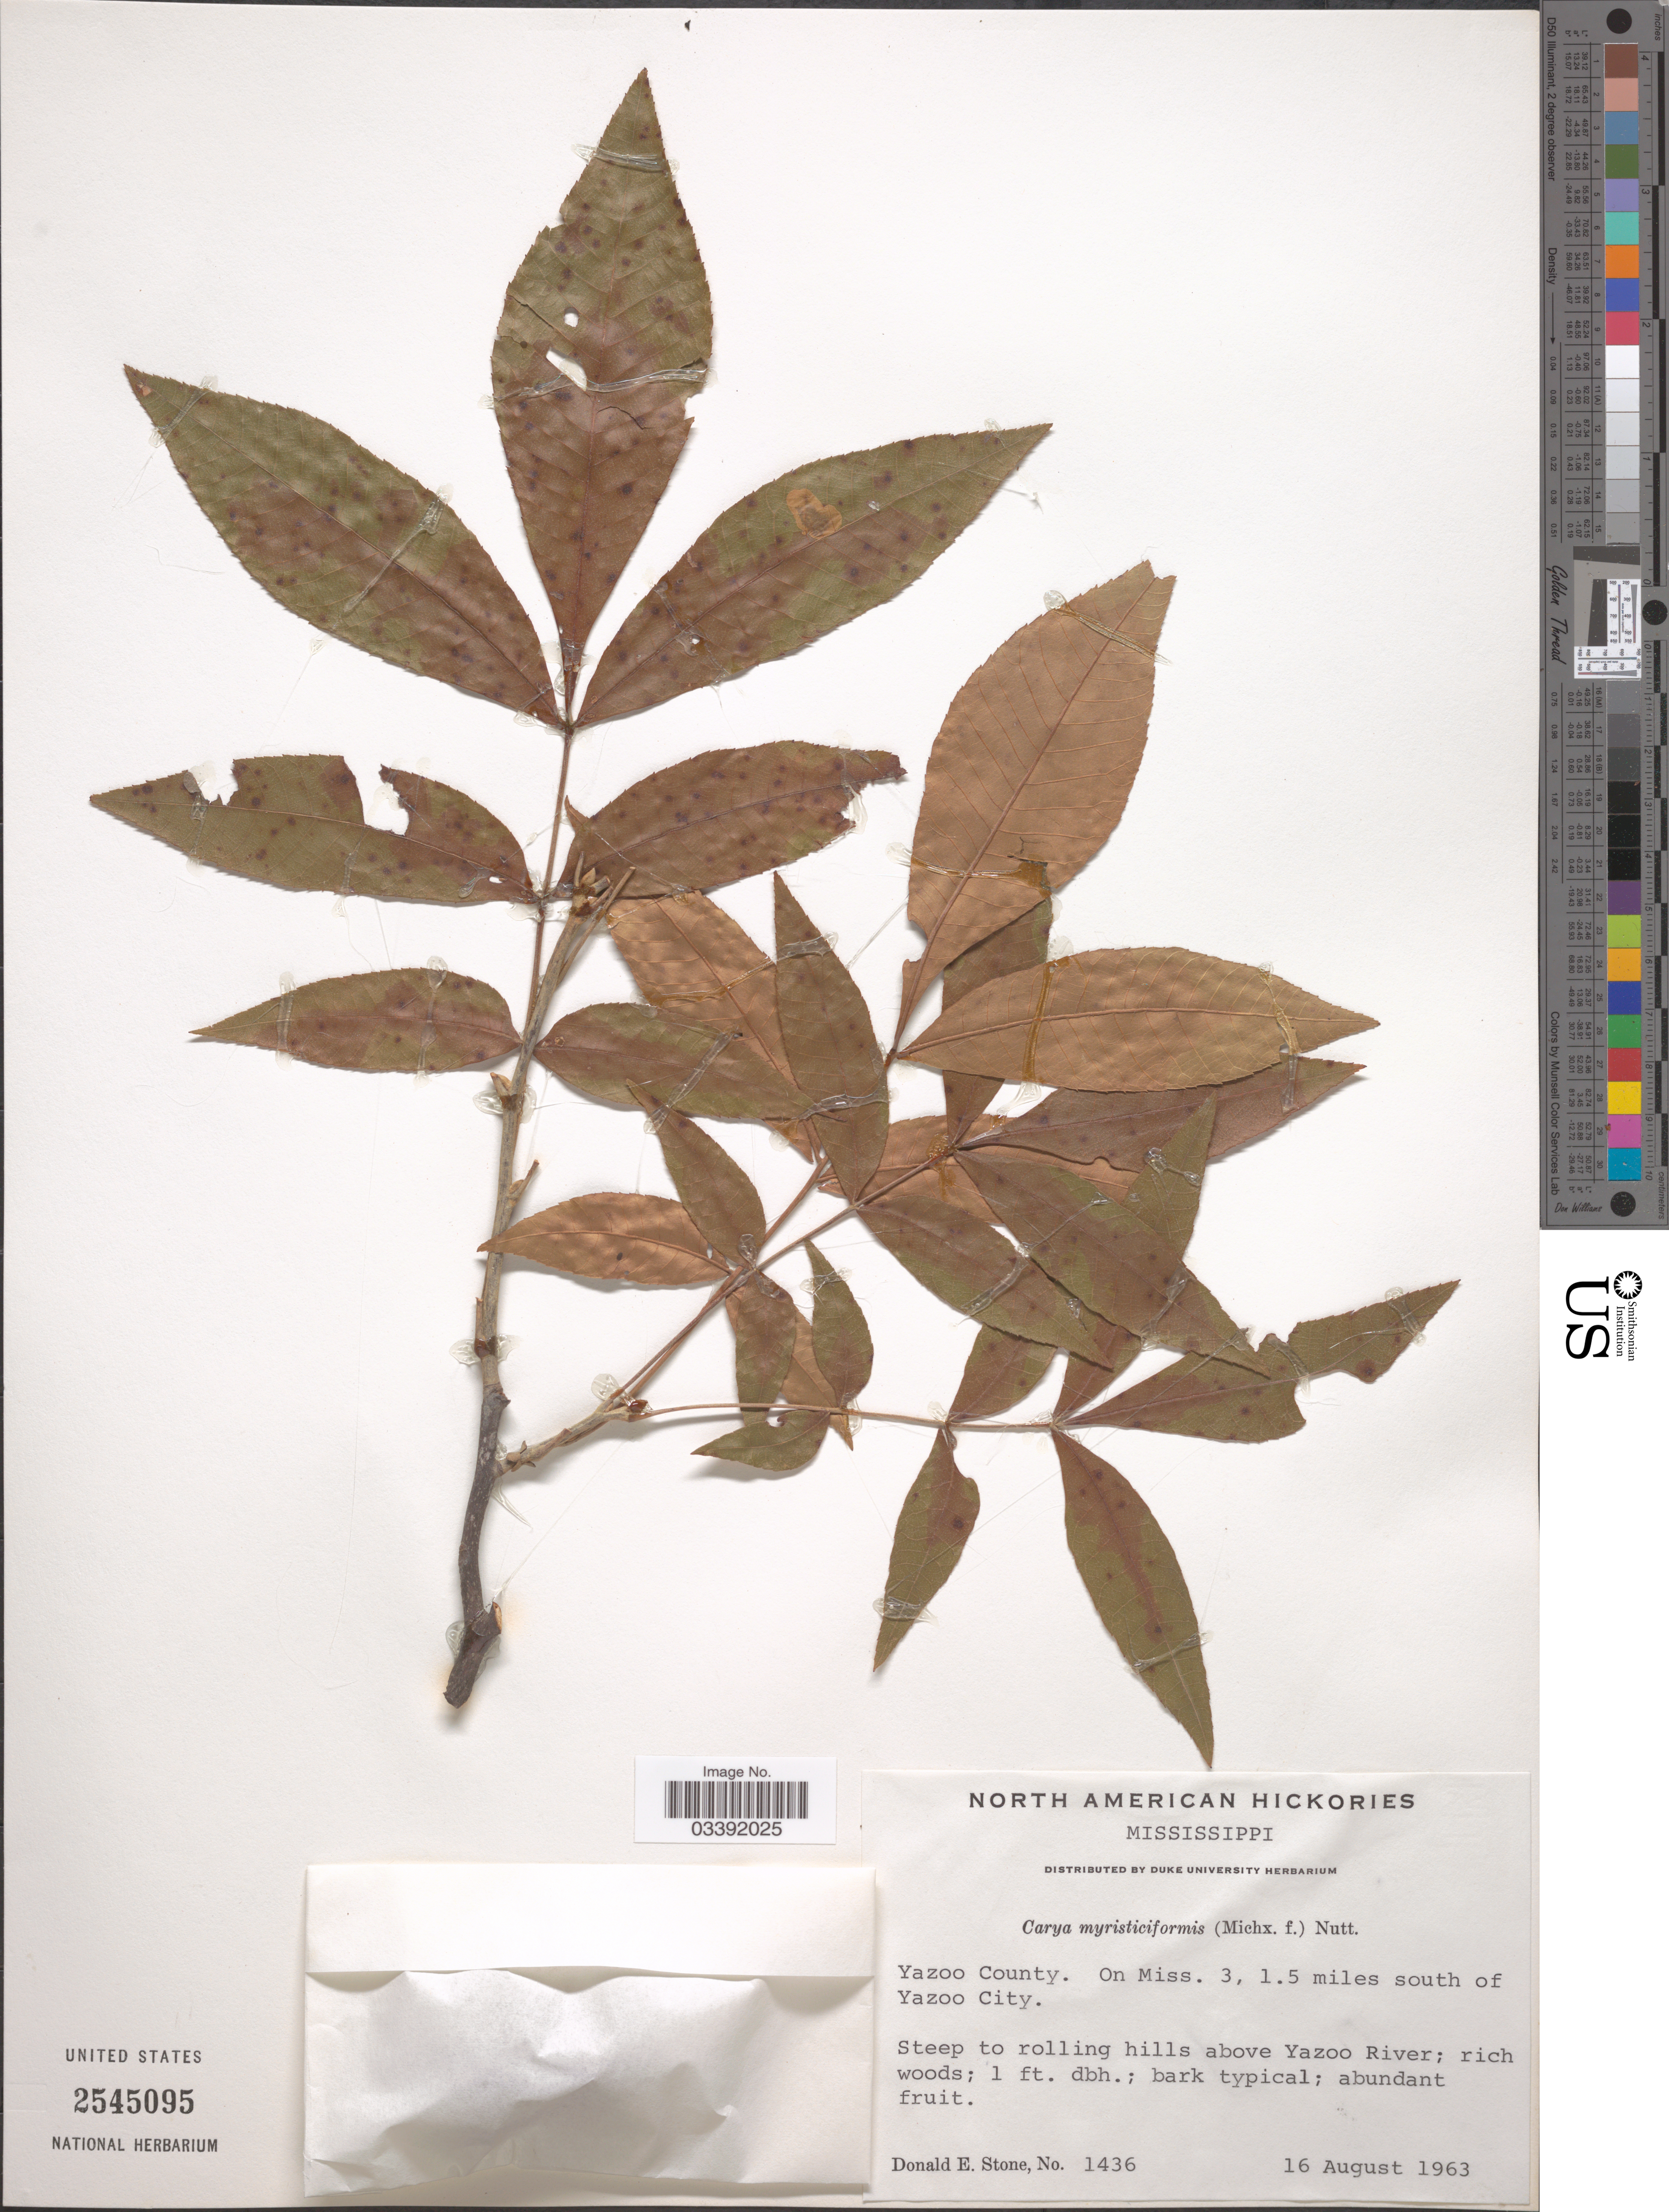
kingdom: Plantae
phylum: Tracheophyta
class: Magnoliopsida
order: Fagales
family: Juglandaceae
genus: Carya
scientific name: Carya myristiciformis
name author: (F. Michx.) Nutt.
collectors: D. Stone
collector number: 1436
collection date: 1963-08-16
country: United States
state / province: Mississippi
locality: Yazoo County. On Miss. 3, 1.5 miles south of Yazoo City. Steep to rolling hills above Yazoo River.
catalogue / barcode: US 2545095